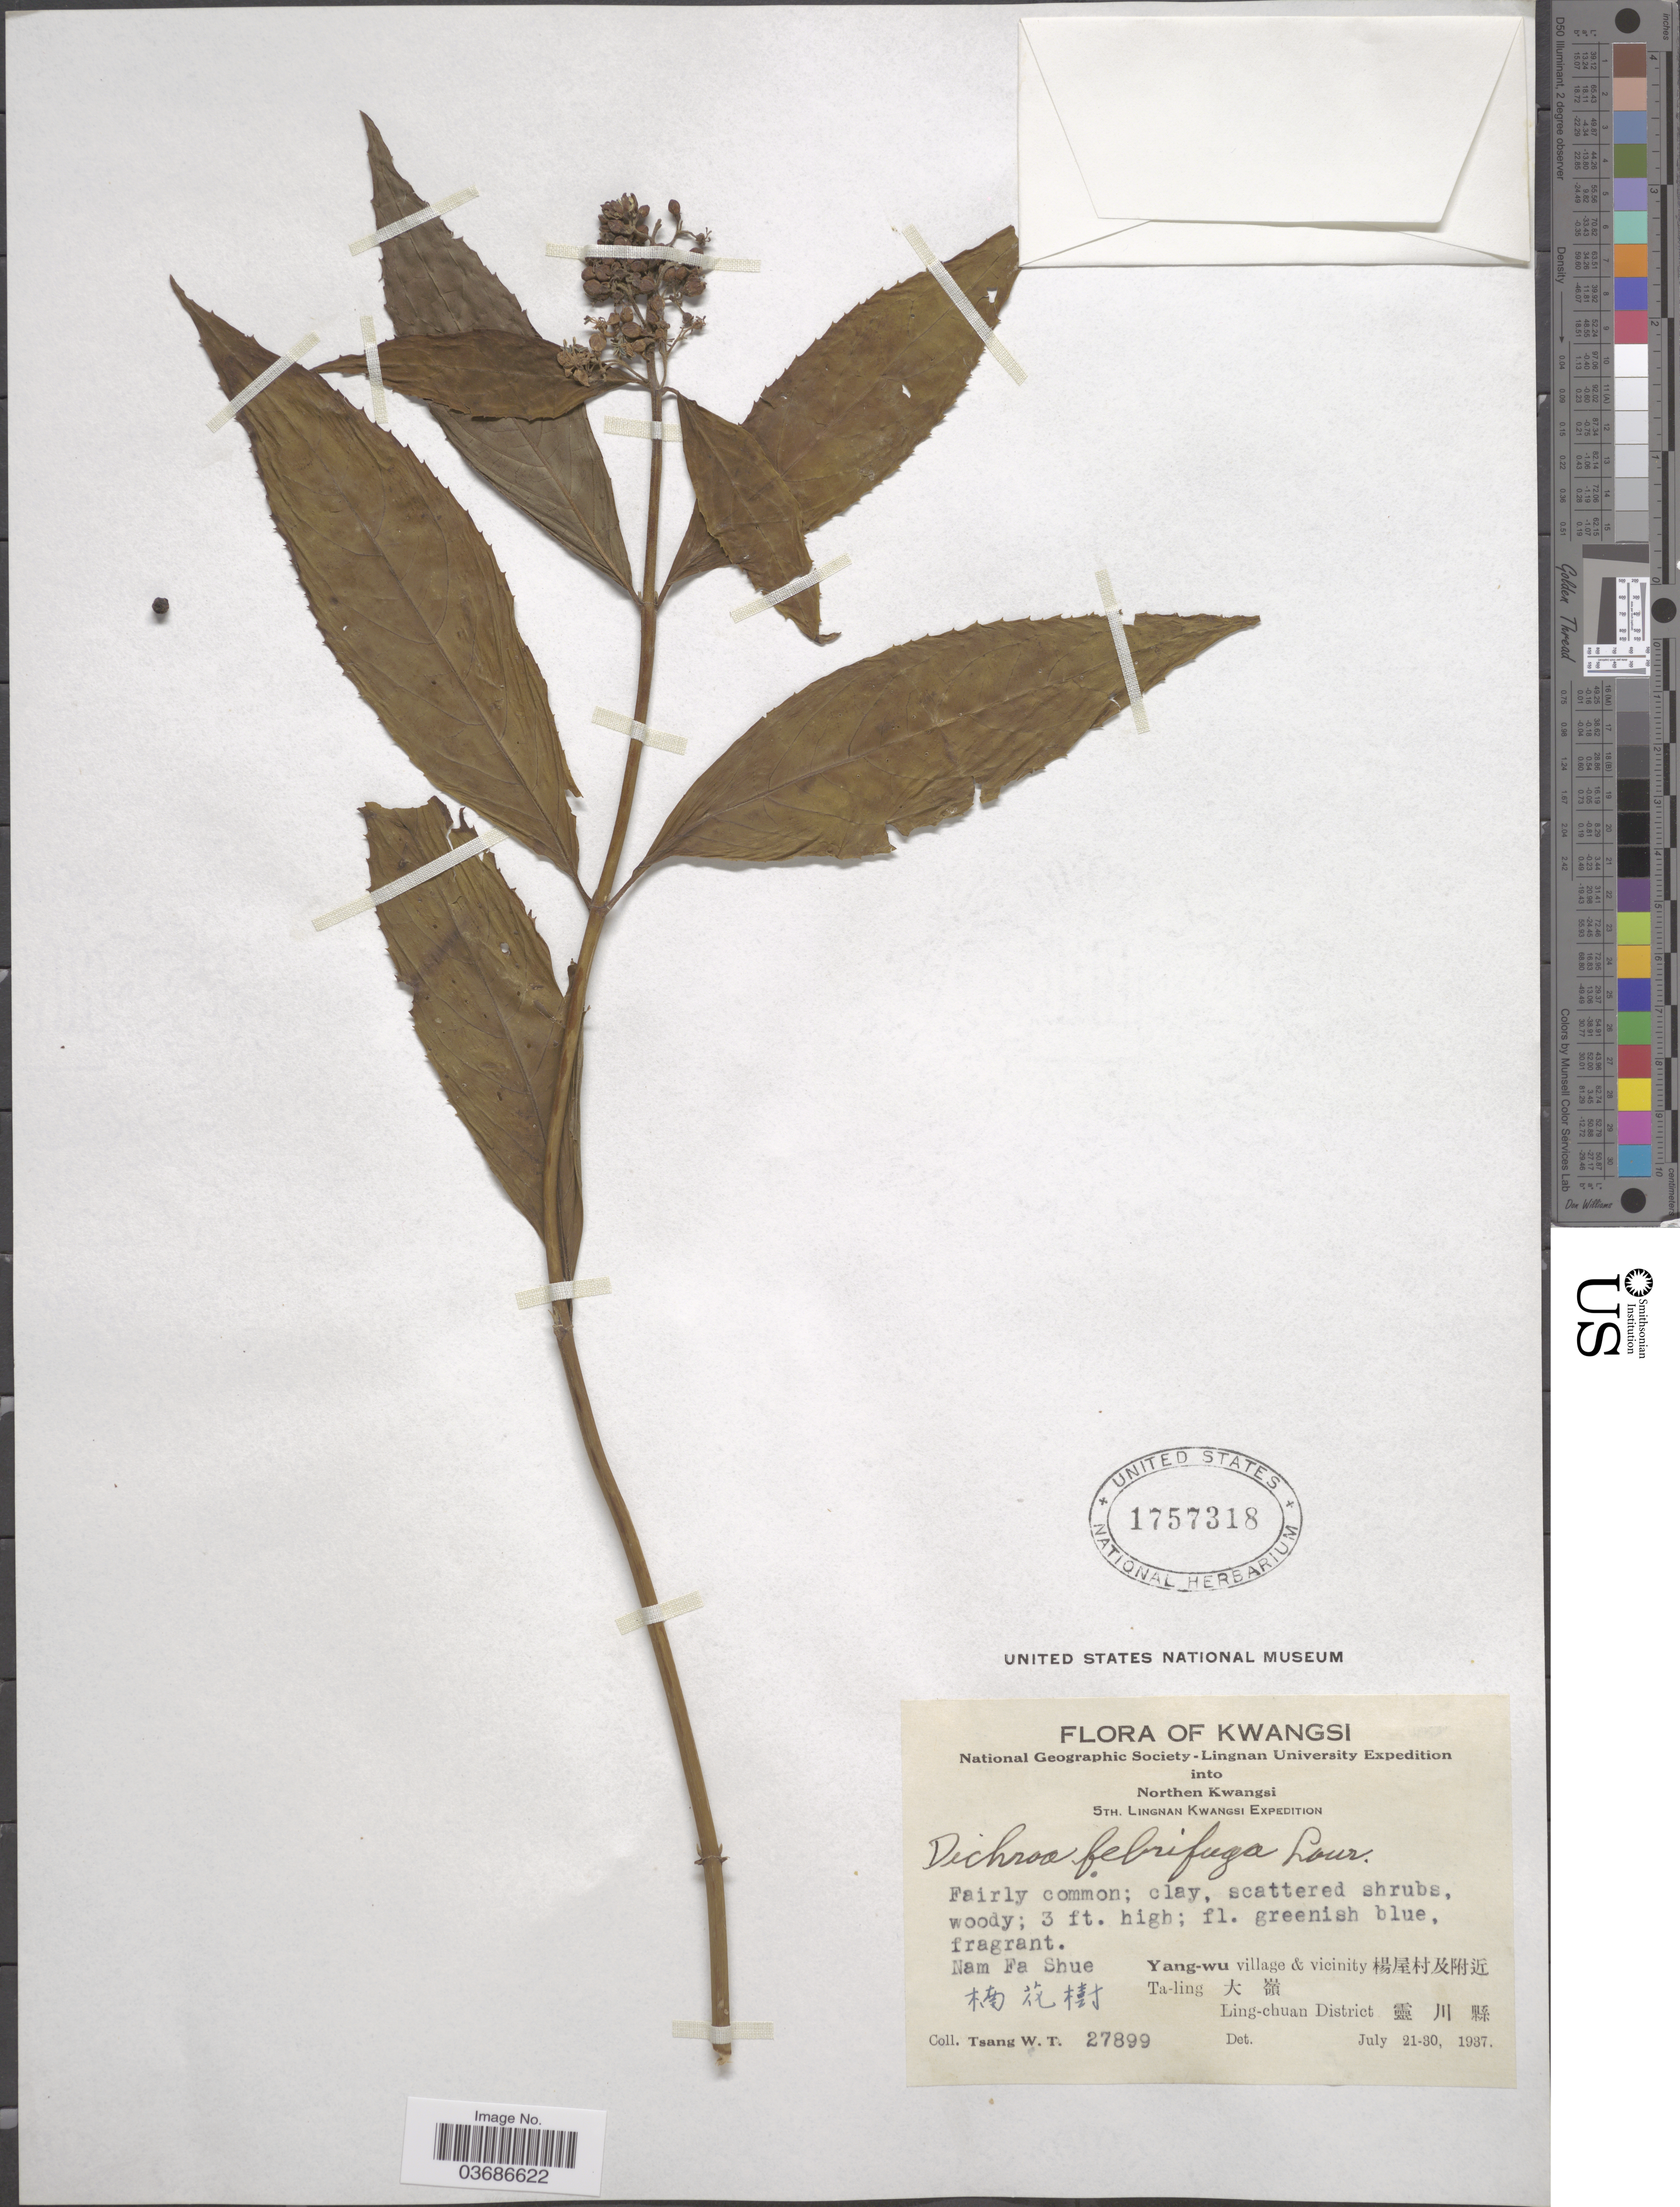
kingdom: Plantae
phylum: Tracheophyta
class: Magnoliopsida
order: Cornales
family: Hydrangeaceae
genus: Hydrangea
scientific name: Hydrangea febrifuga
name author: (Lour.) Y. De Smet & C. Granados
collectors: W. T. Tsang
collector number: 27899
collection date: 1937-07-21/1937-07-30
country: China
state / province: Guangxi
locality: Kwangsi. National Geographic Society-Lingnan University Expedition into Northern Kwangsi. 5th Lingnan Kwangsi Expedition. Nam Fa Shue. X. Yang-wu village & vicinity X. Ta-ling. X. Ling-chuan District. X.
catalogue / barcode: US 1757318